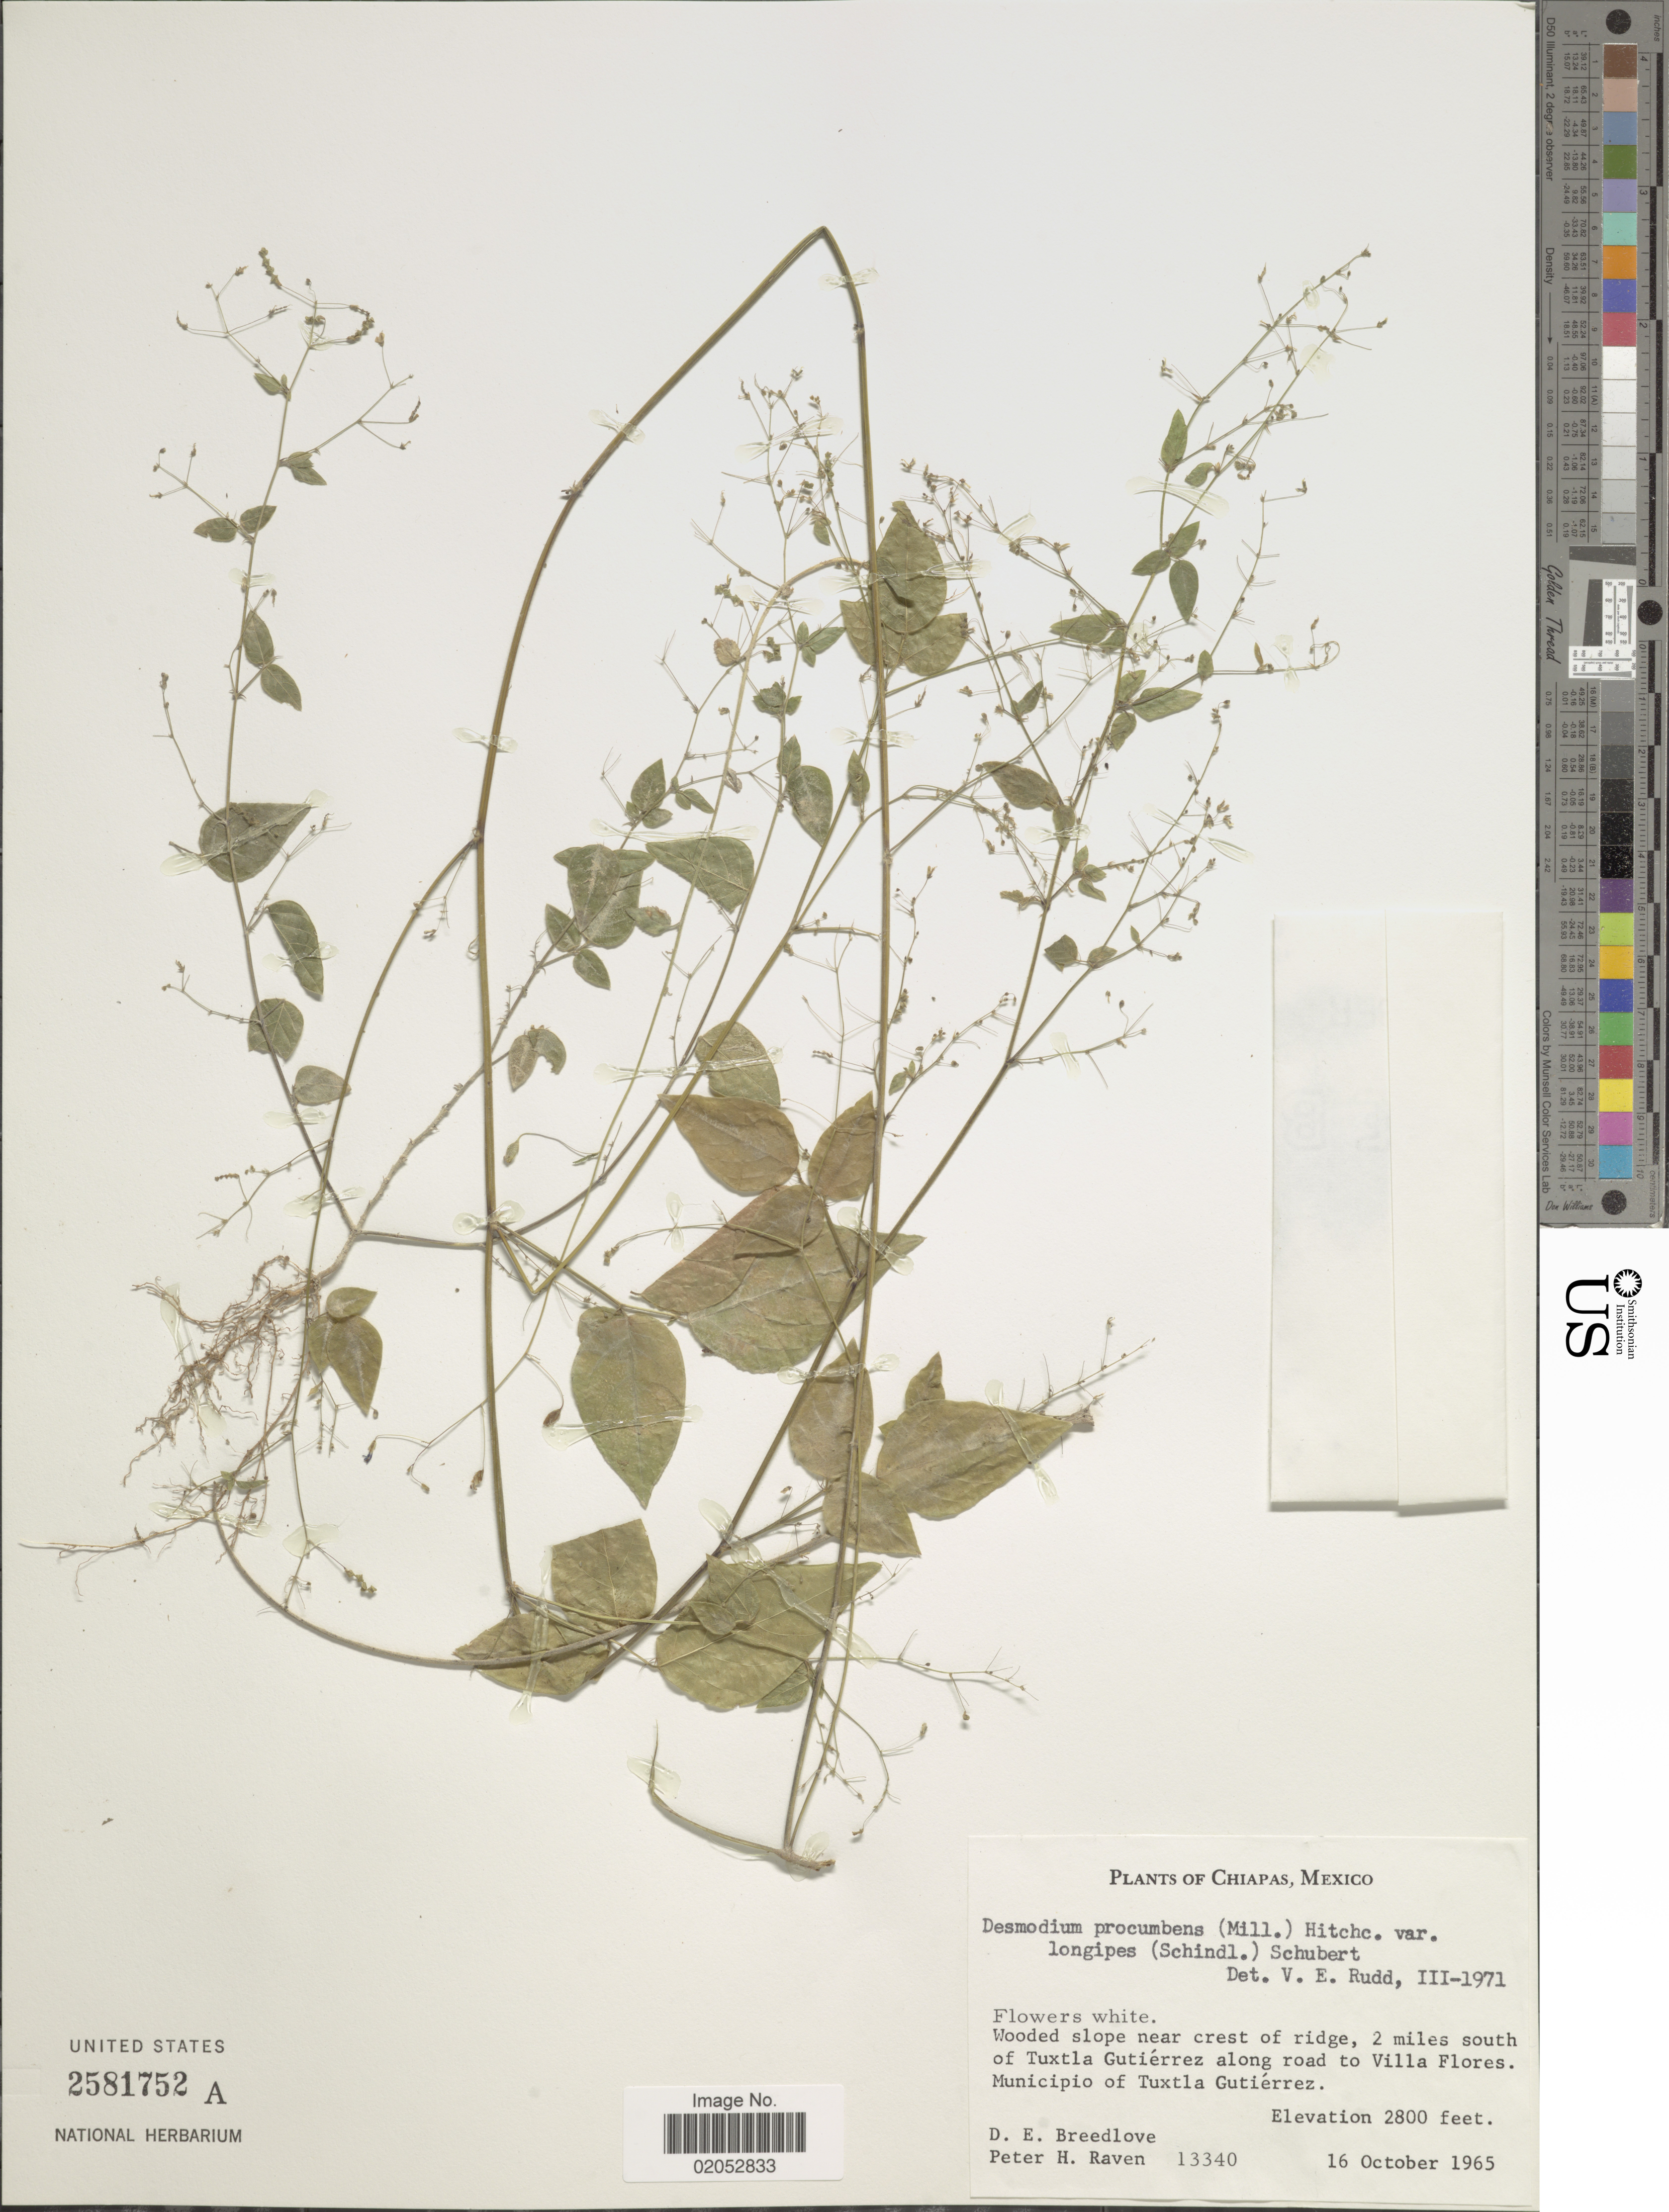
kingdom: Plantae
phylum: Tracheophyta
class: Magnoliopsida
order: Fabales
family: Fabaceae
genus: Desmodium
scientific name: Desmodium procumbens var. longipes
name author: (Schindl.) B.G. Schub.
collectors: D. E. Breedlove & P. Raven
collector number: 13340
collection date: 1965-10-16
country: Mexico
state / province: Chiapas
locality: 2 miles south of Tuxtla Gutierrez along road to Villa Flores. Municipio of Tuxtla Gutierrez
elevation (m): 853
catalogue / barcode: US 2581752A